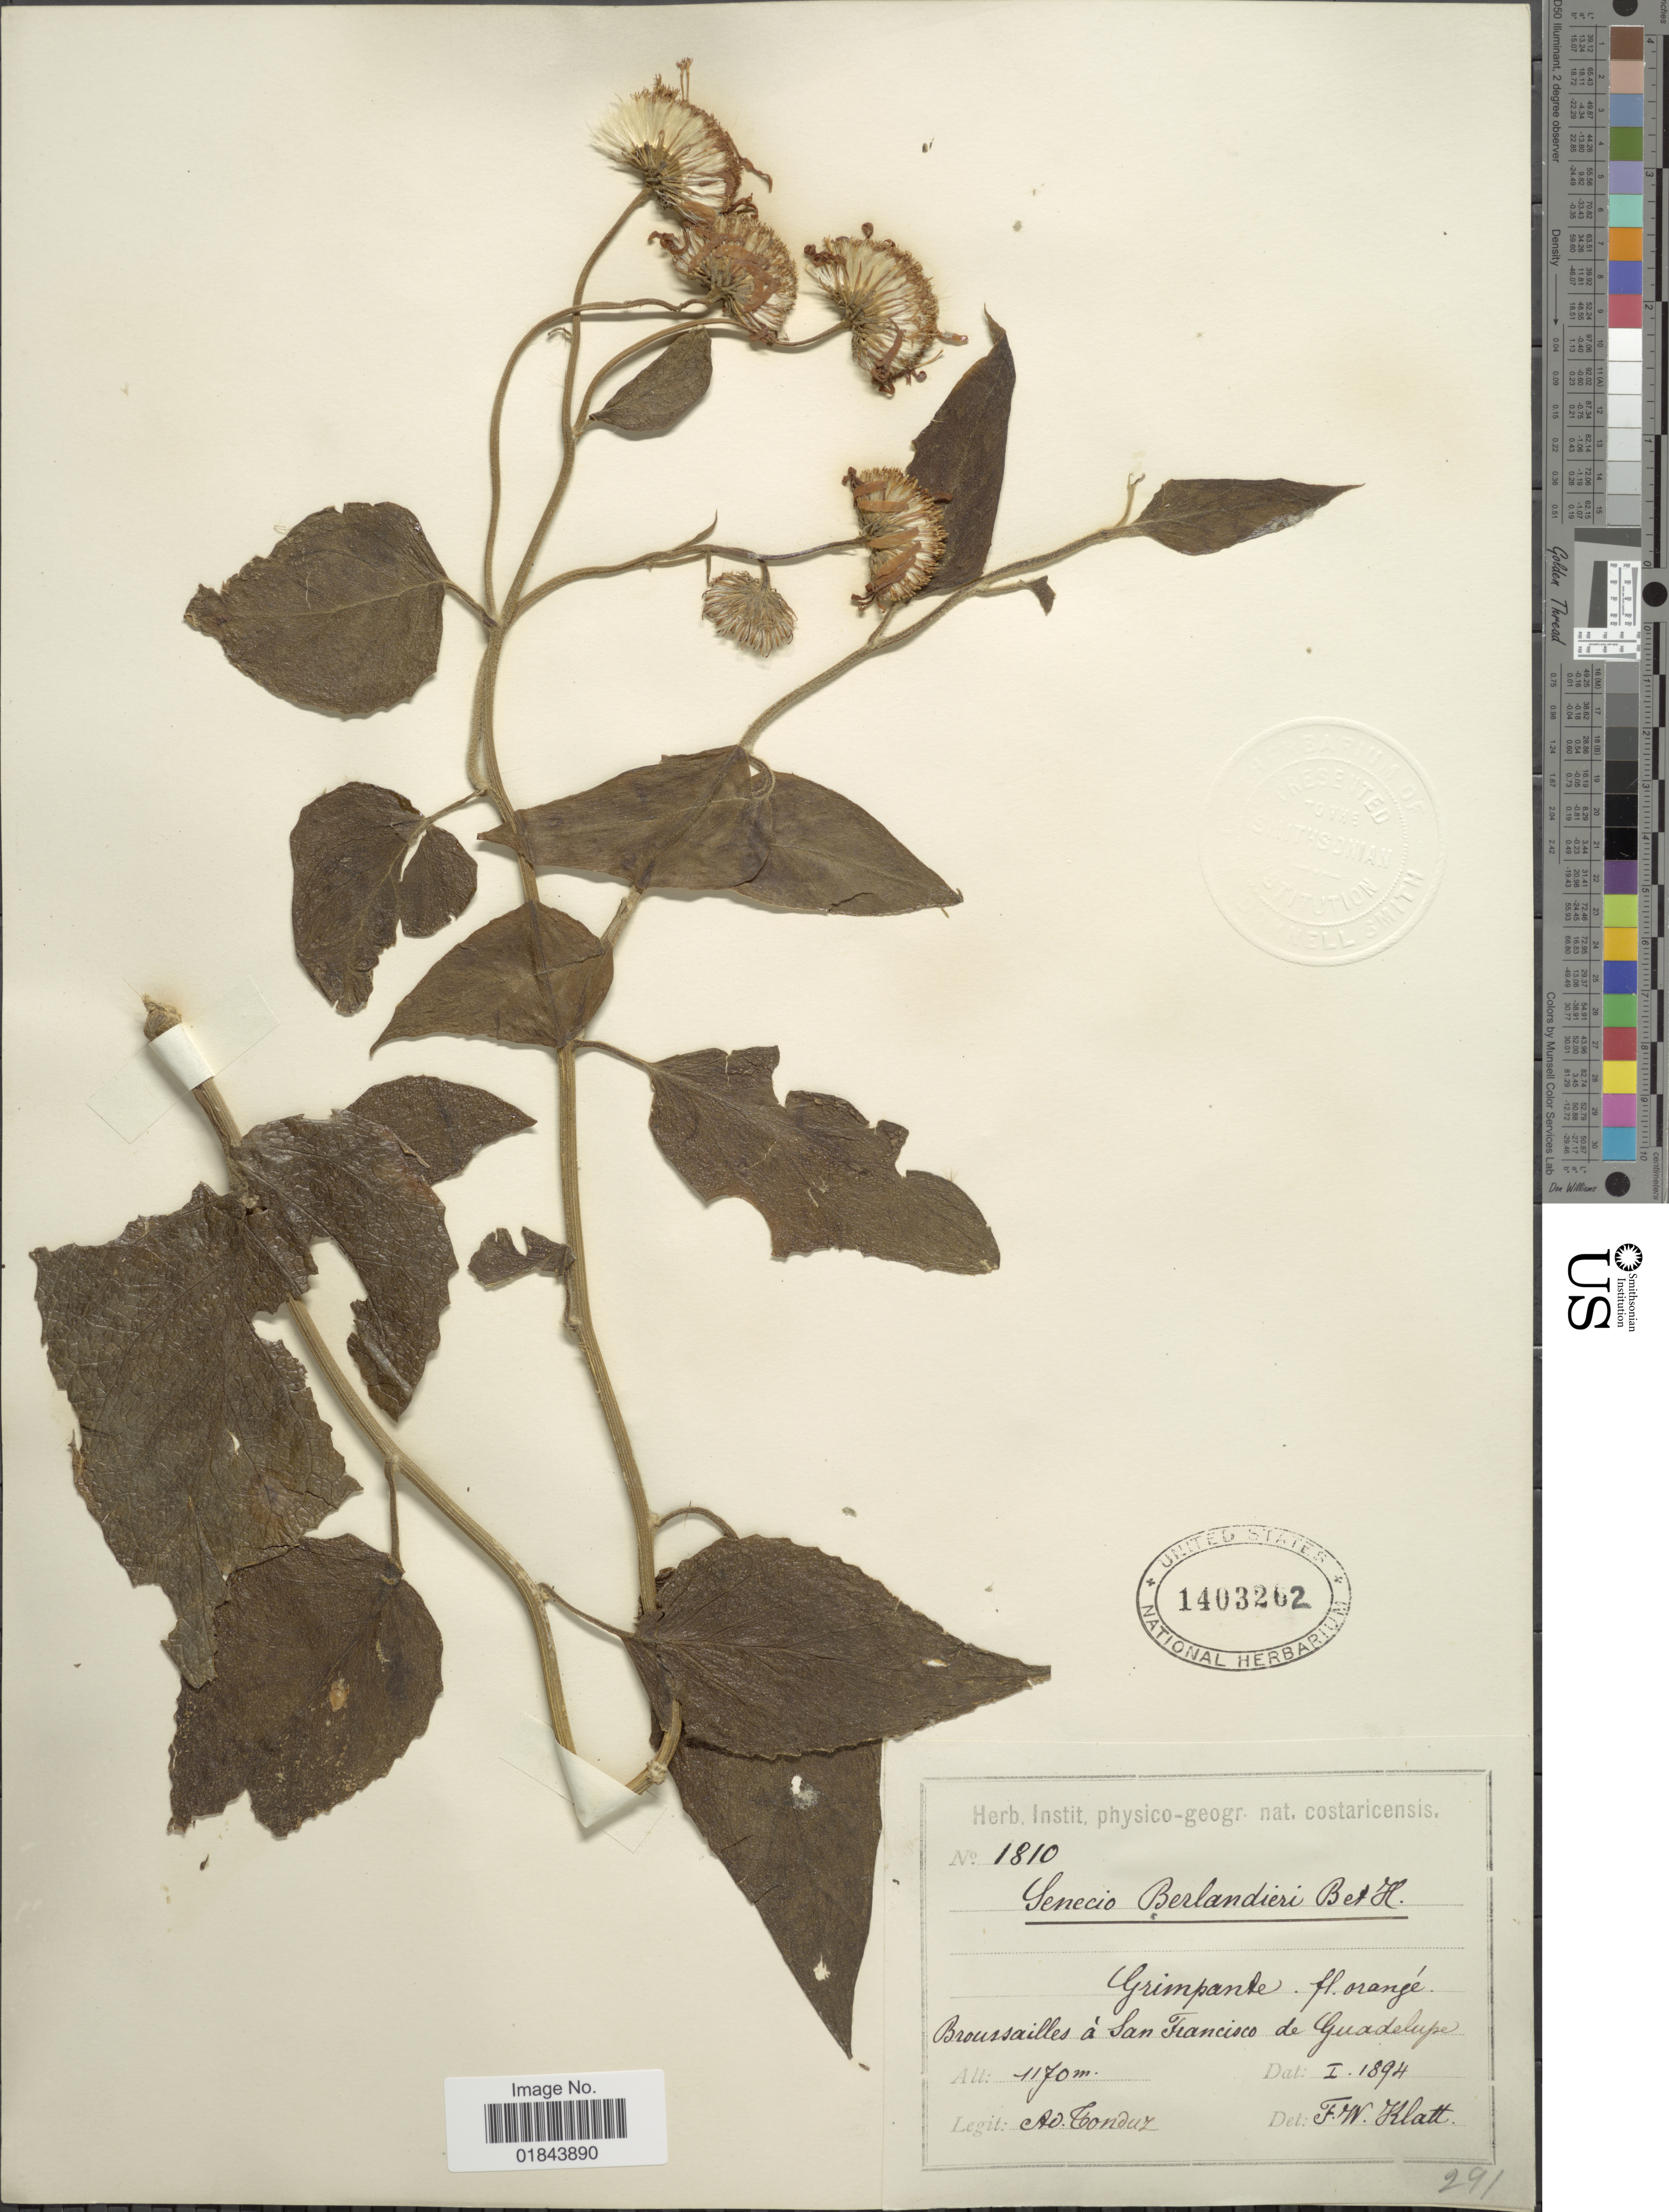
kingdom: Plantae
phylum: Tracheophyta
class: Magnoliopsida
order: Asterales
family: Asteraceae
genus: Pseudogynoxys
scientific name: Pseudogynoxys cummingii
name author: (Benth.) H. Rob. & Cuatrec.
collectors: A. Tonduz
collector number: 1810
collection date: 1894-01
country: Costa Rica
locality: Broussailles á San Francisco de Guadelupe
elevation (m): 1170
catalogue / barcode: US 1403262